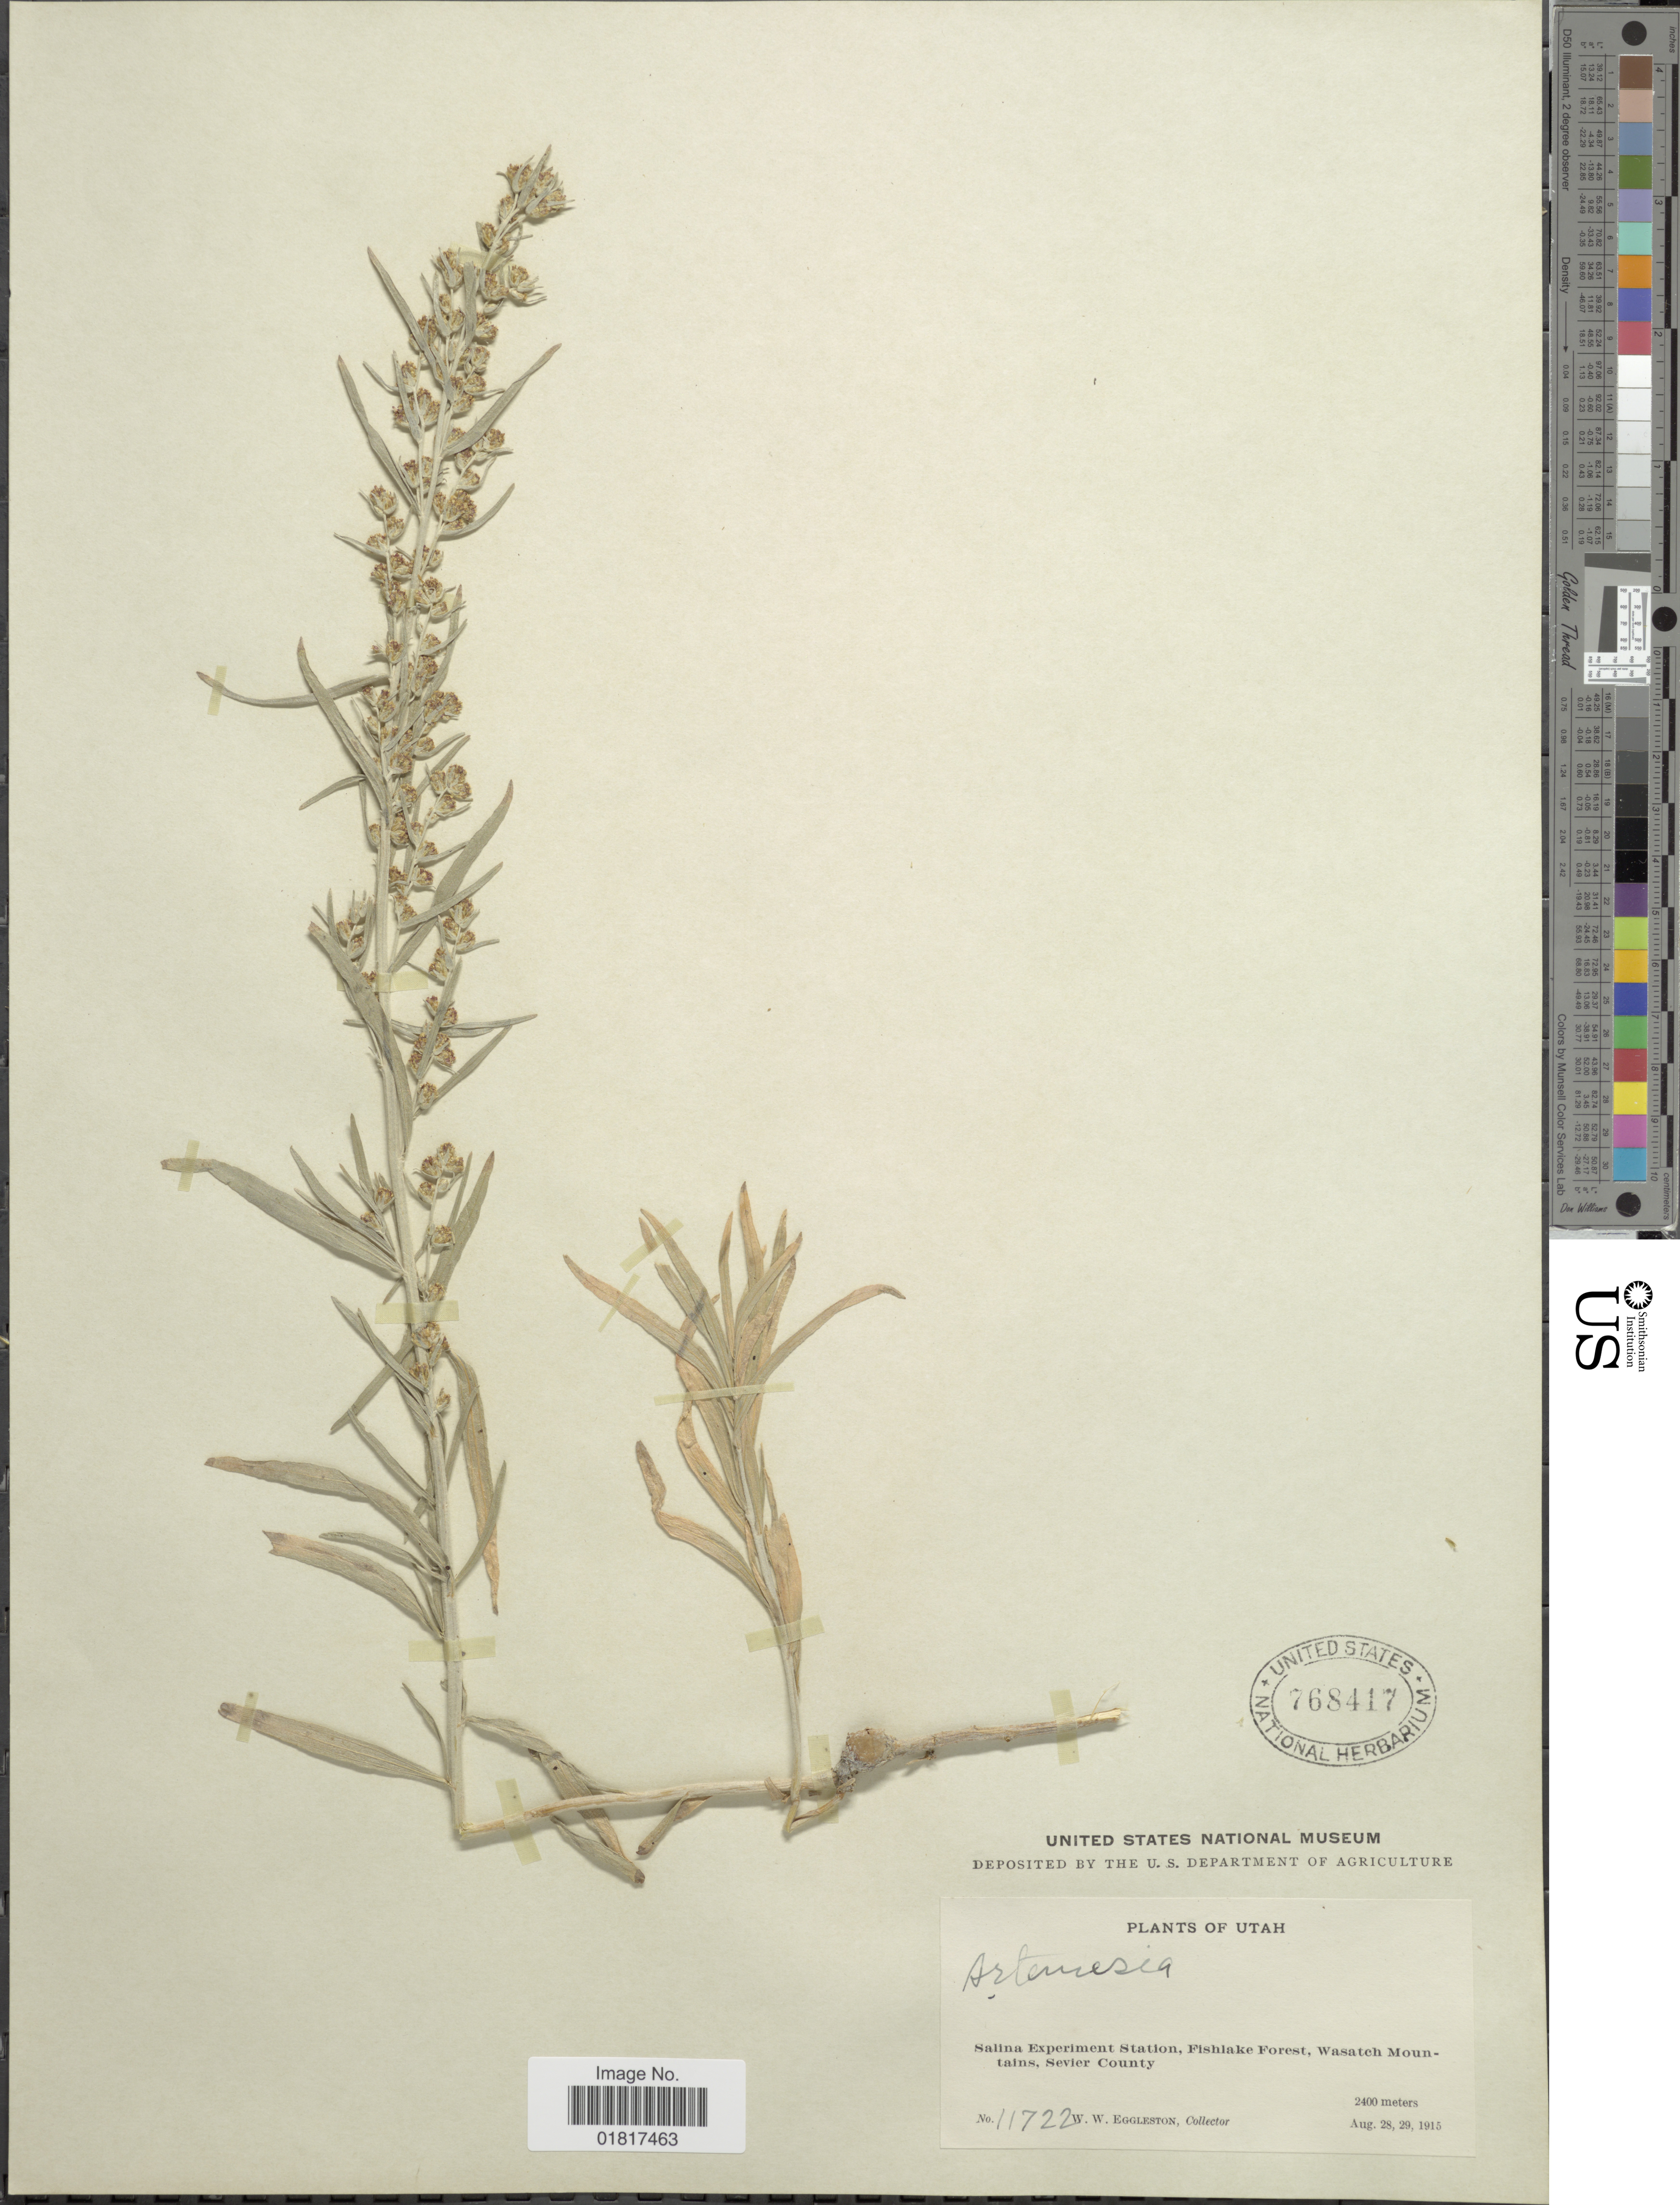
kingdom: Plantae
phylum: Tracheophyta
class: Magnoliopsida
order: Asterales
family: Asteraceae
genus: Artemisia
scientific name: Artemisia sp.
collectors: L. F. Ward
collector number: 11722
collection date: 1915-08-28/1915-08-29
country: United States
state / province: Utah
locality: Salina Experiment Station, Fishlake Forest, Wasatch Mountains, Sevier County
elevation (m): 2400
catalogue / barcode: US 768417